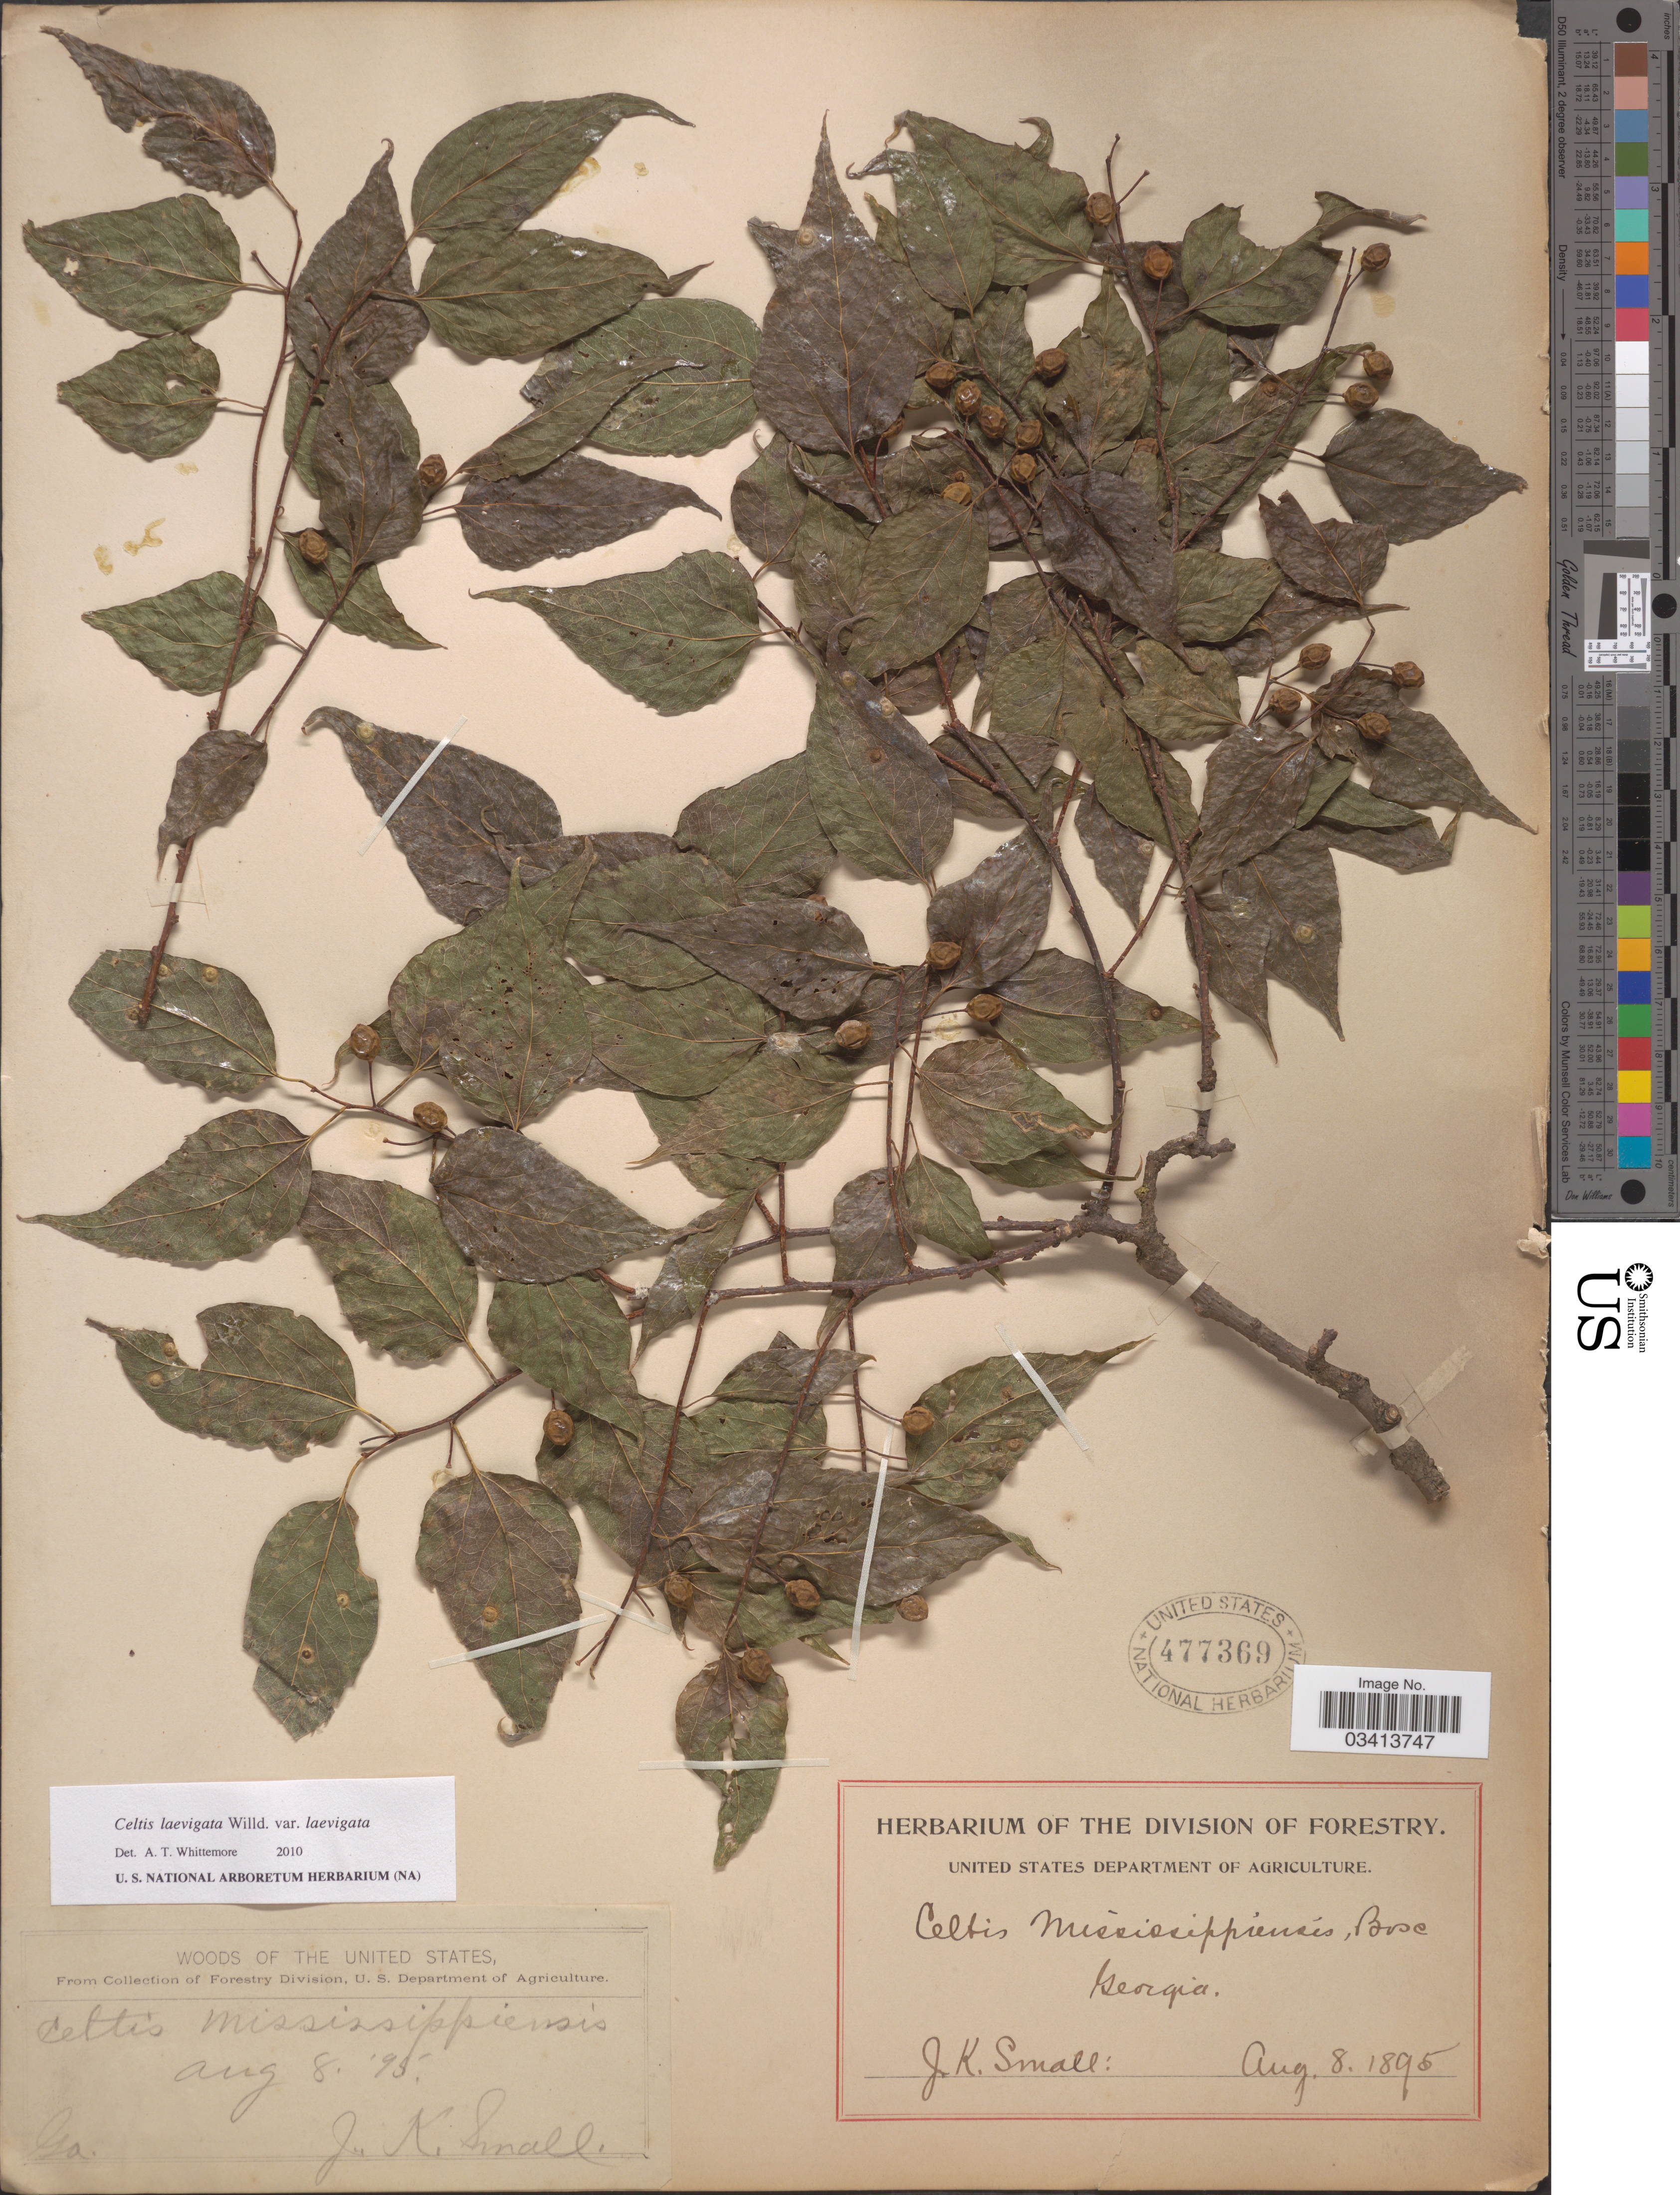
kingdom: Plantae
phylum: Tracheophyta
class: Magnoliopsida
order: Rosales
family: Cannabaceae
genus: Celtis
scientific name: Celtis laevigata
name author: Willd.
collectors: J. K. Small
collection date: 1895-08-08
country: United States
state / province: Georgia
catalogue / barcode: US 477369